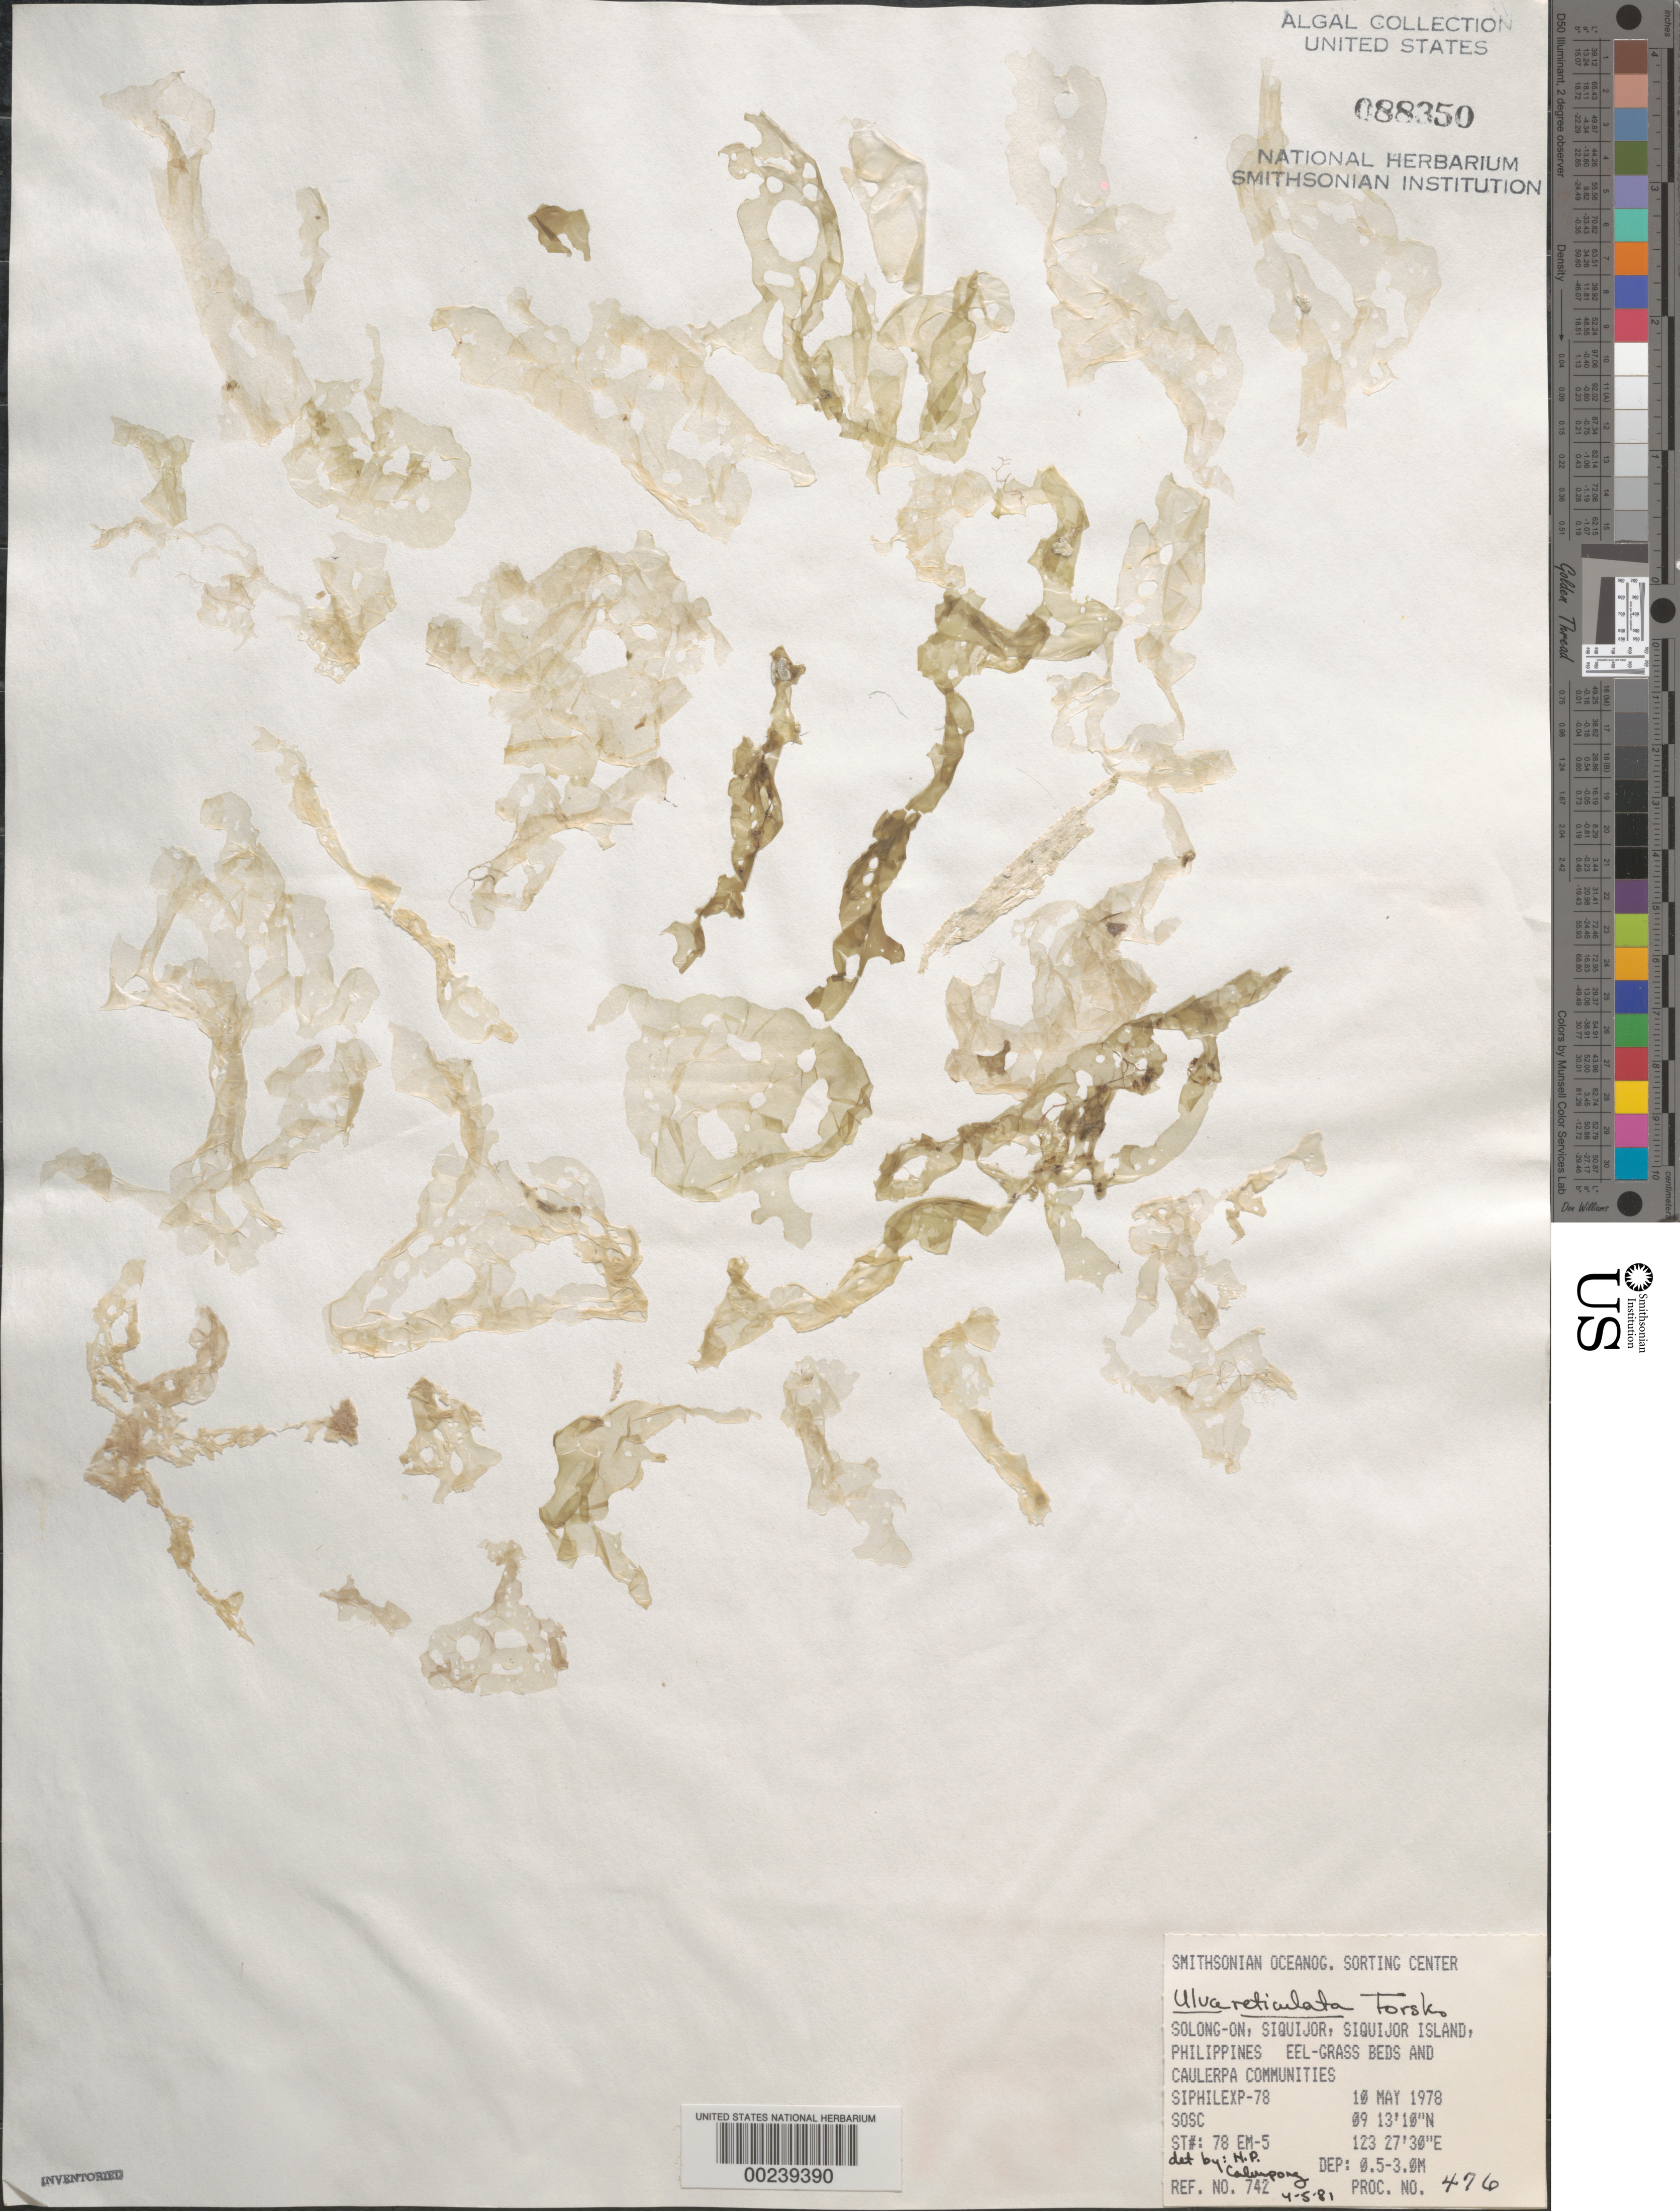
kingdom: Plantae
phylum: Chlorophyta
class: Ulvophyceae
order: Ulvales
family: Ulvaceae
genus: Ulva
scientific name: Ulva reticulata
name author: Forssk.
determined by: Calumpong, H. P.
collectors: SOSC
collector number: Station 78 Em-5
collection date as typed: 10 May 1978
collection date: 1978-05-10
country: Philippines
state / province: Central Visayas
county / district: Siquijor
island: Siquijor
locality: Solong-on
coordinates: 09 13'10"N, 123 27'30"E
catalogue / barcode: US 88350